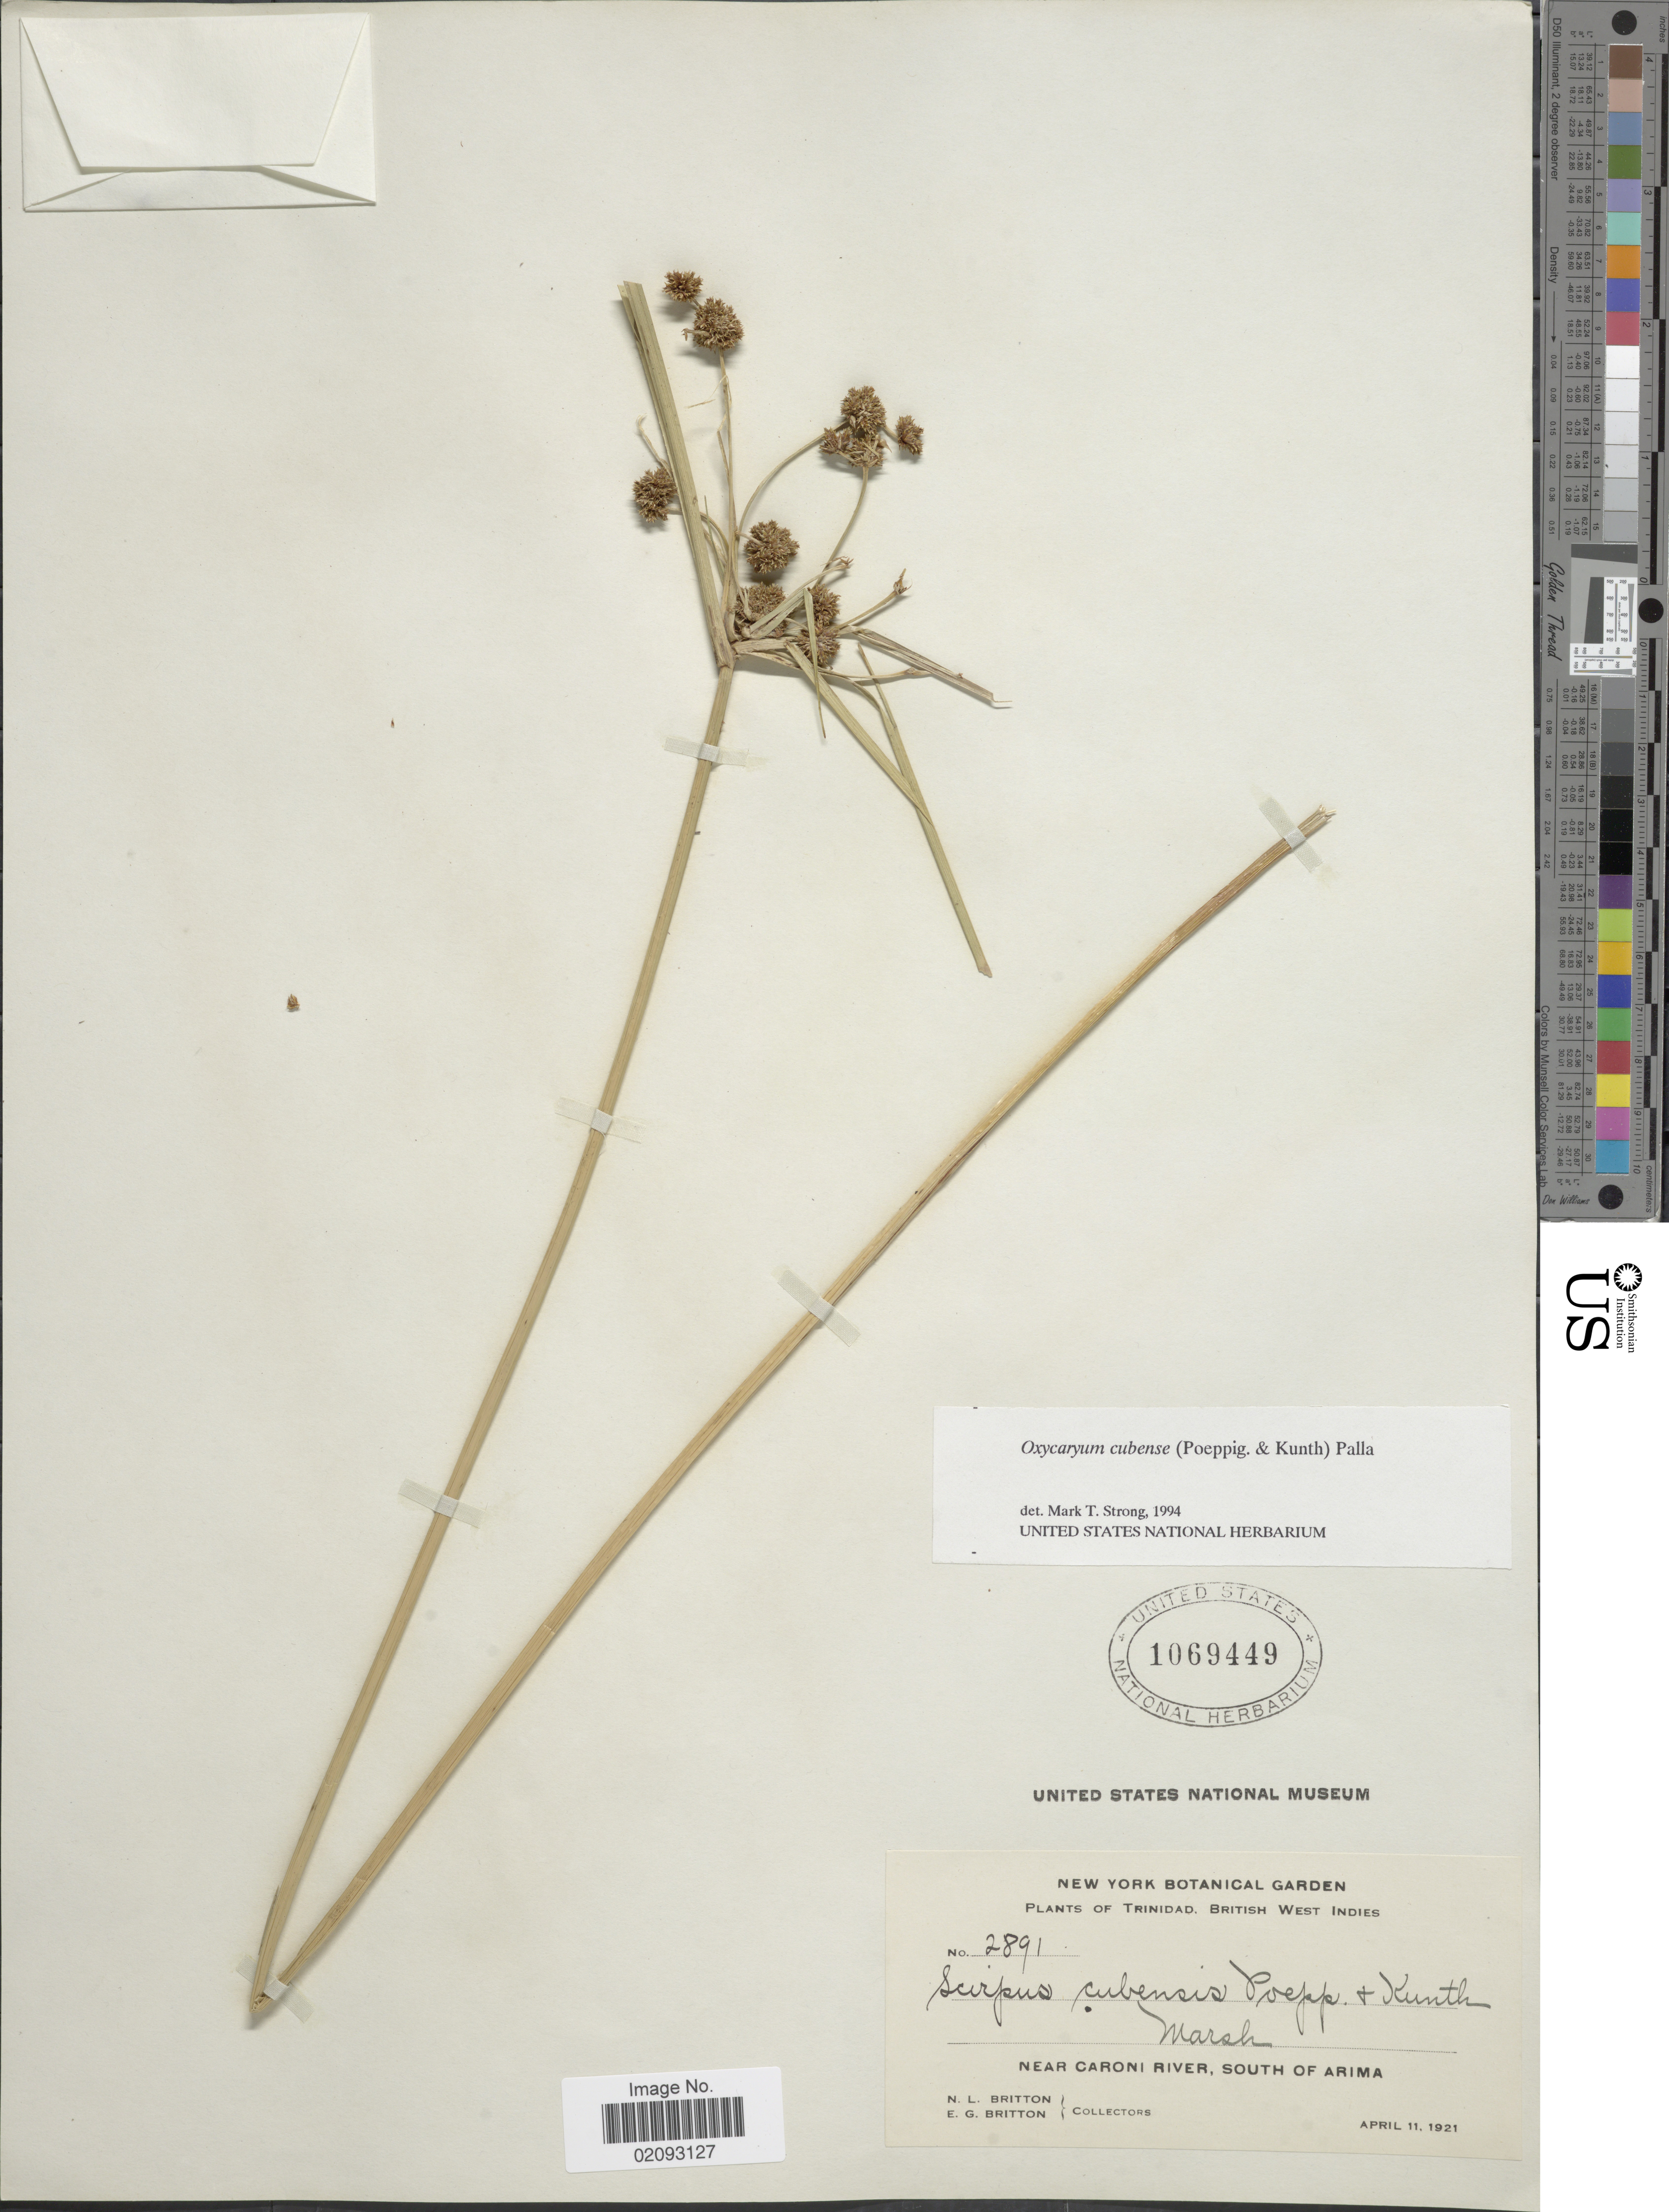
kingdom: Plantae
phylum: Tracheophyta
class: Liliopsida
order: Poales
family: Cyperaceae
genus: Cyperus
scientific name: Cyperus blepharoleptos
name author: Steud.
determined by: Strong, M. T., (US), Smithsonian Institution - National Museum of Natural History (UNITED STATES)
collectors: N. Britton & E. G. Britton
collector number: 2891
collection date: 1921-04-11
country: Trinidad and Tobago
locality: Trinidad, British West Indies, Near Caroni River, South of Arima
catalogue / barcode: US 1069449